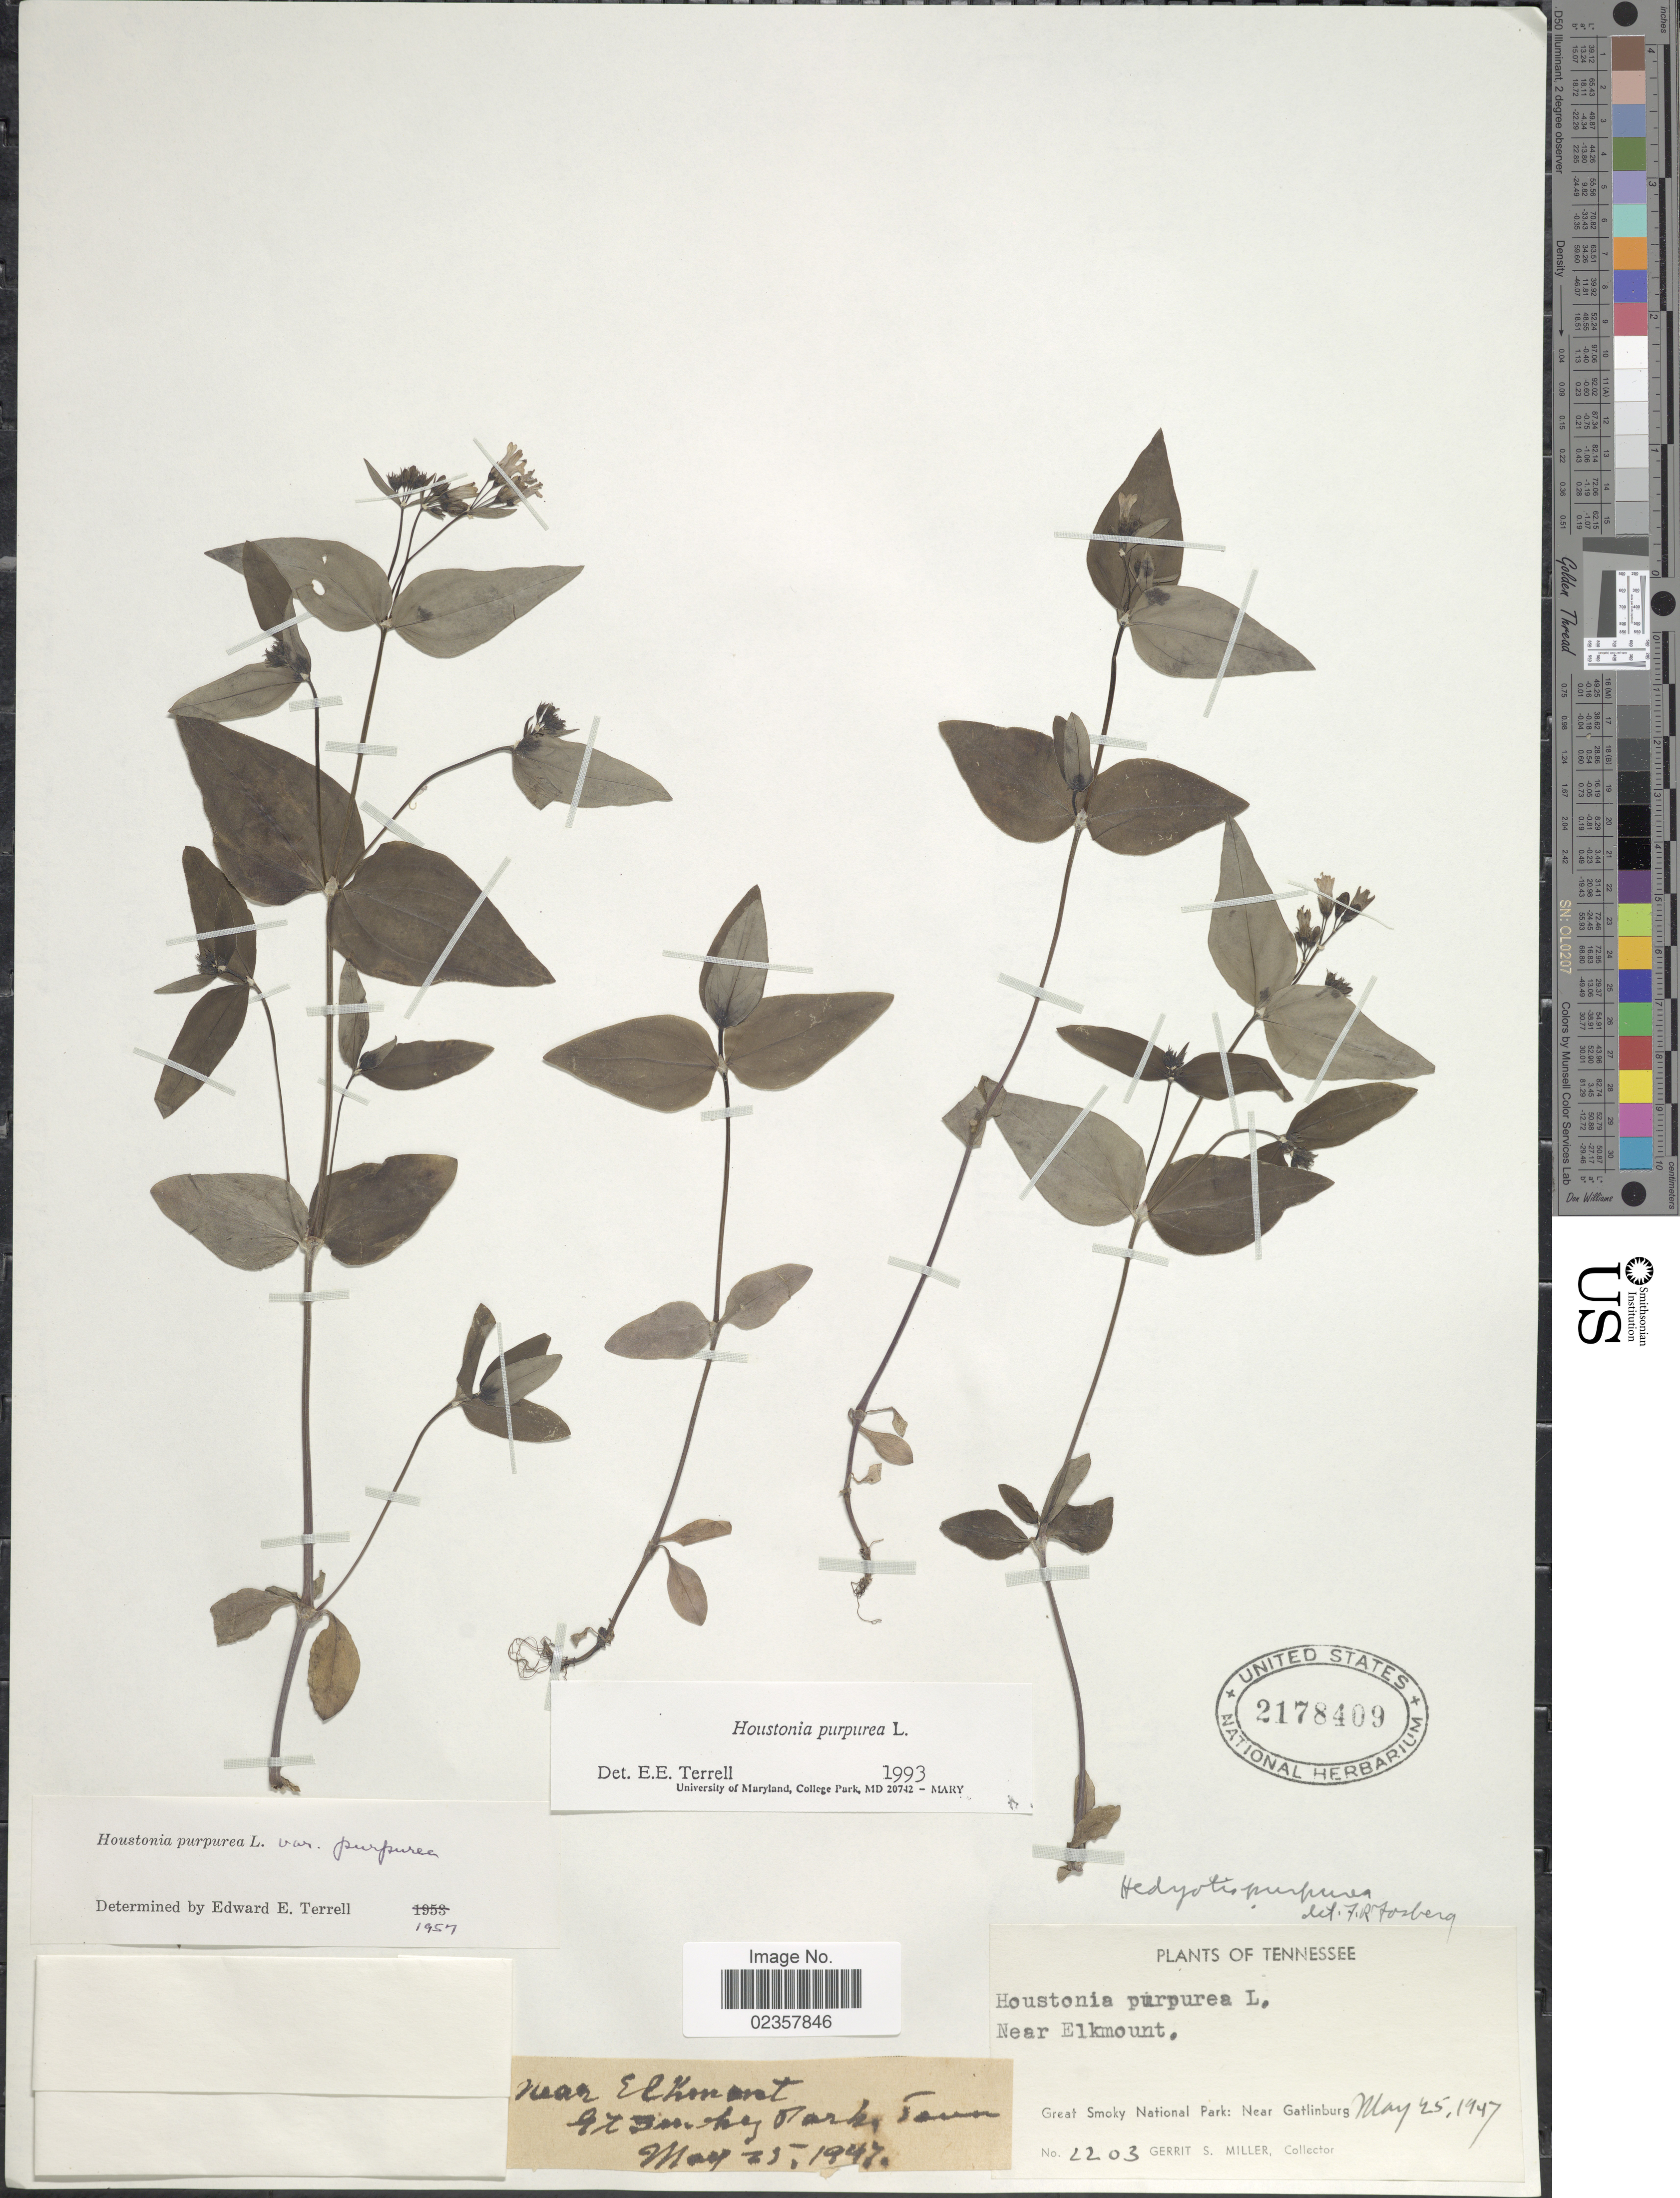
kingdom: Plantae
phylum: Tracheophyta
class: Magnoliopsida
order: Gentianales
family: Rubiaceae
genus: Houstonia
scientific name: Houstonia purpurea var. purpurea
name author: L.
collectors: G. S. Miller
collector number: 2203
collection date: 1847-05-25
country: United States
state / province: Tennessee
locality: Near Elkmount, Great Smoky National Park: Near Gatlinburg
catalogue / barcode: US 2178409